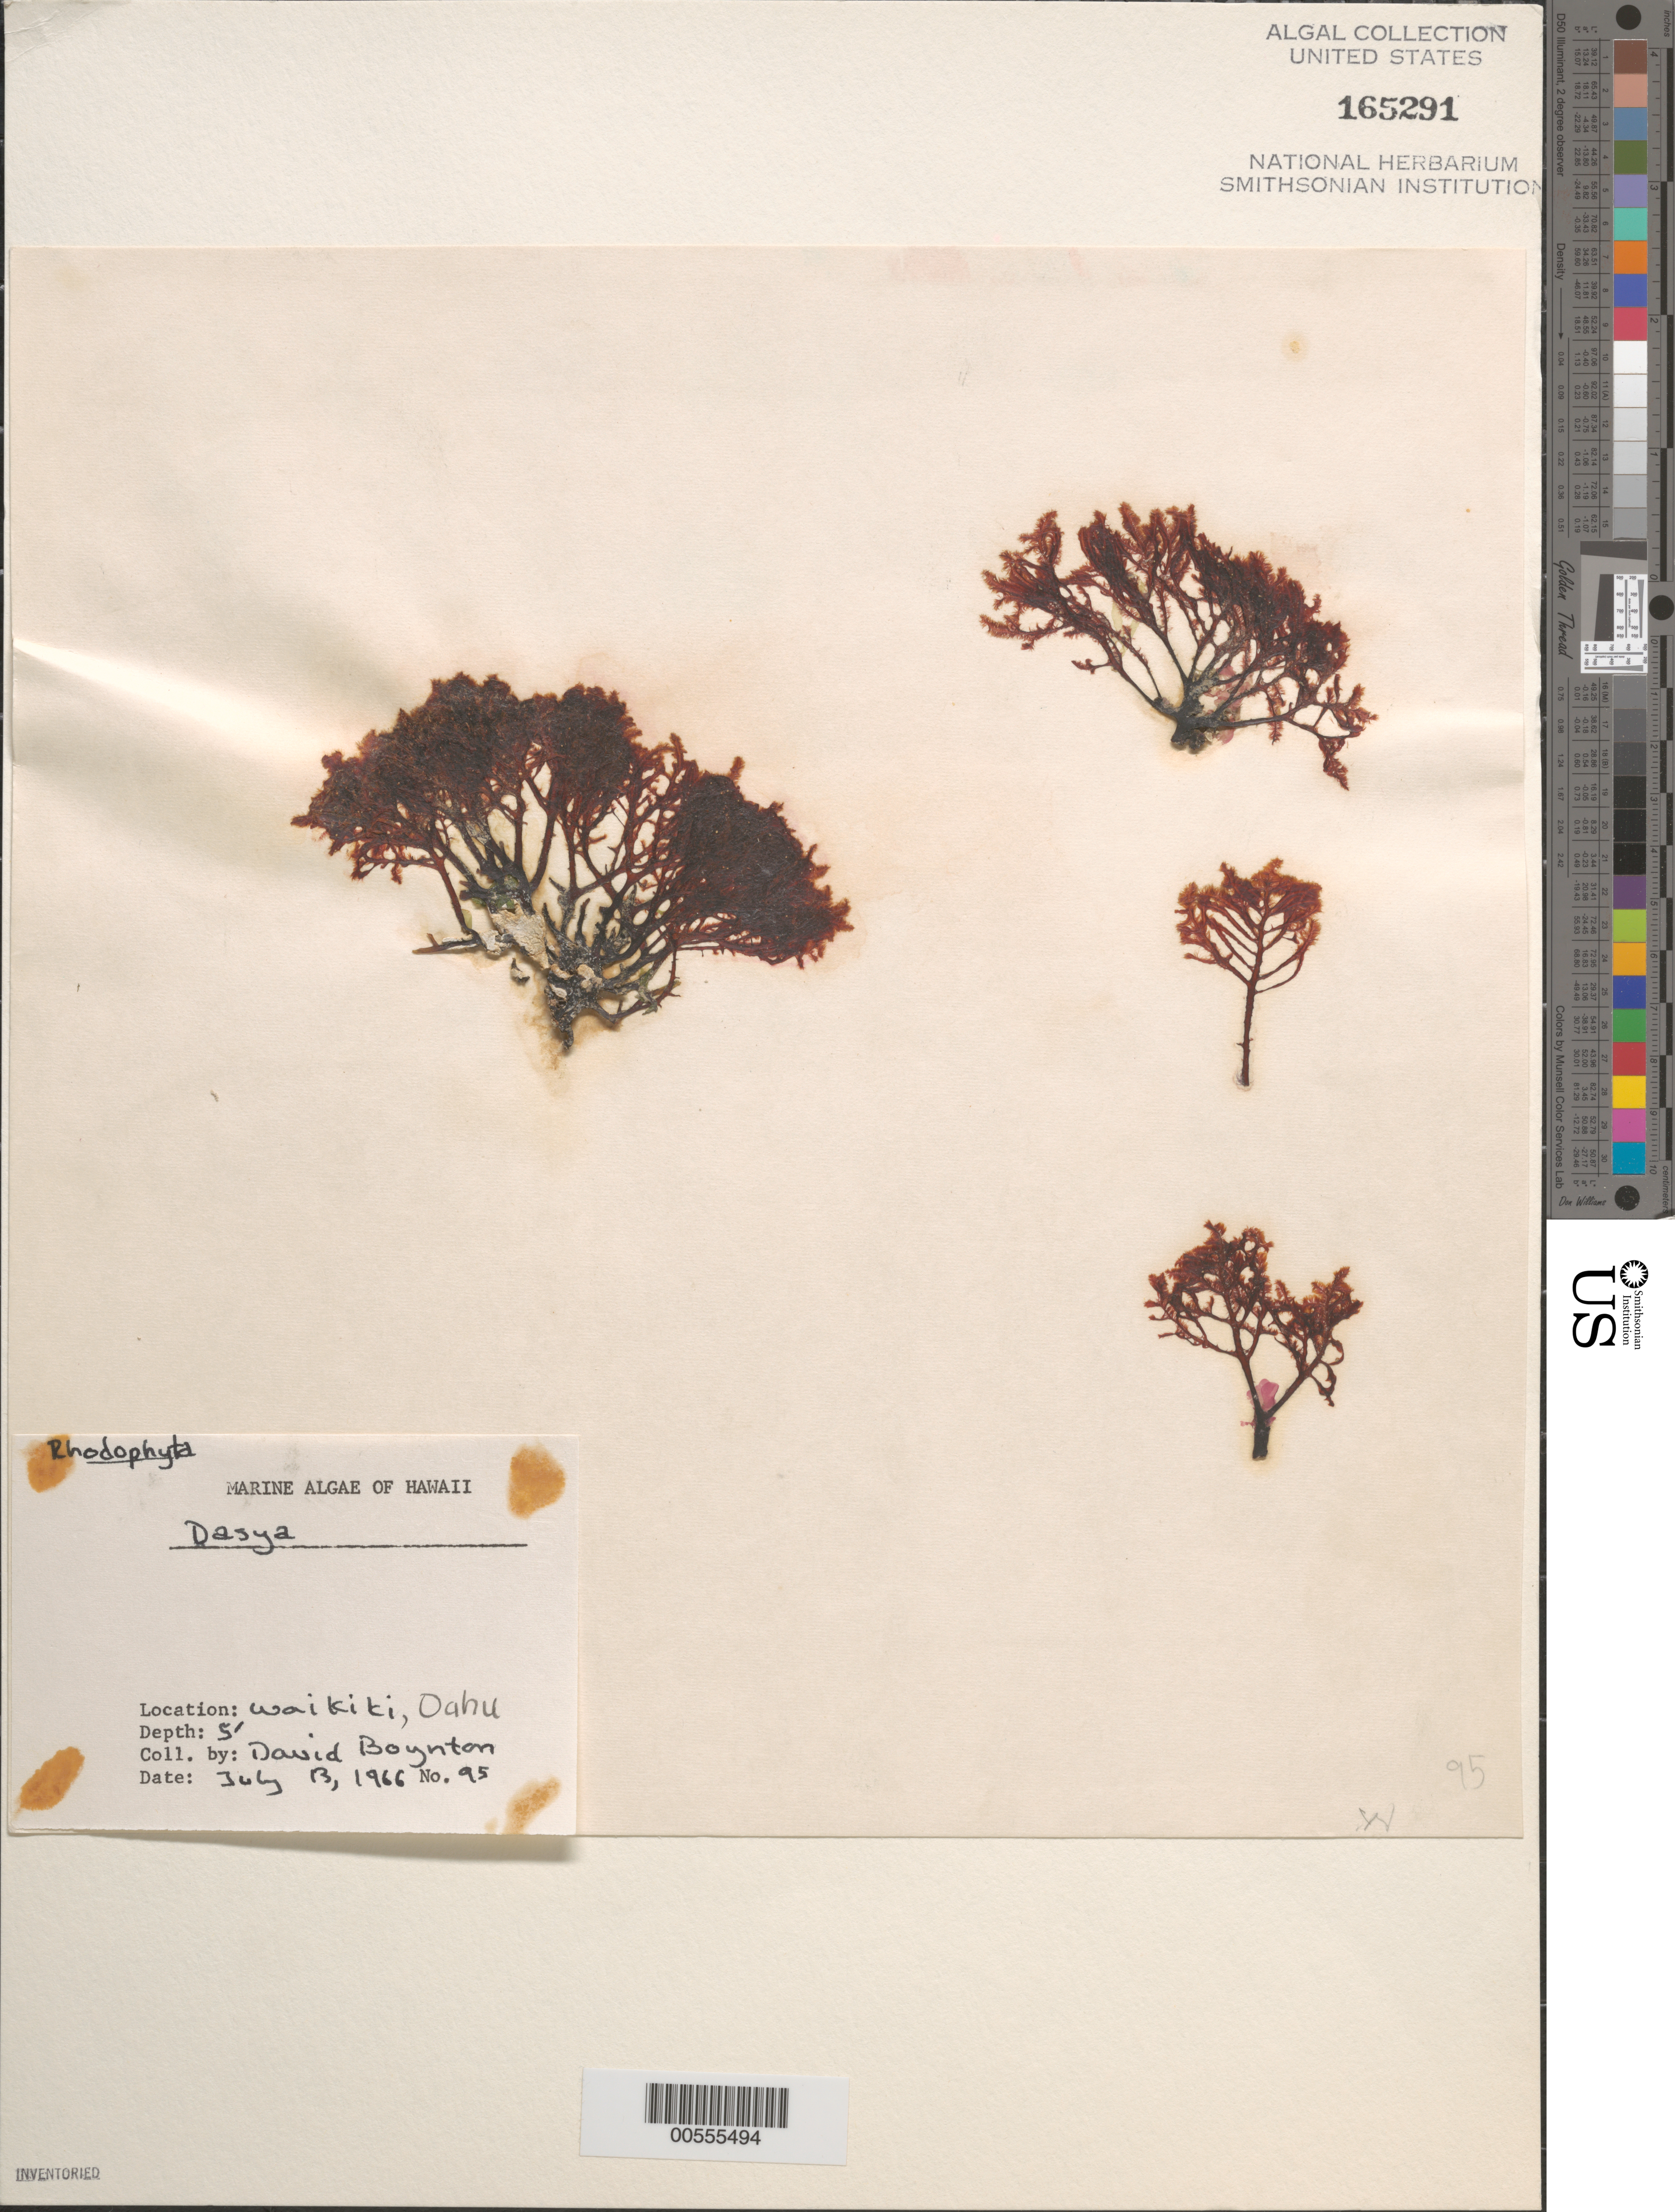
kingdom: Plantae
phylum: Rhodophyta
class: Florideophyceae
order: Ceramiales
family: Dasyaceae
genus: Dasya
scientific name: Dasya sp.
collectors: D. Boynton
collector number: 95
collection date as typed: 13 Jul 1966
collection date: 1966-07-13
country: United States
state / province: Hawaii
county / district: Honolulu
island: Oahu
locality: Waikiki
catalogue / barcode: US 165291